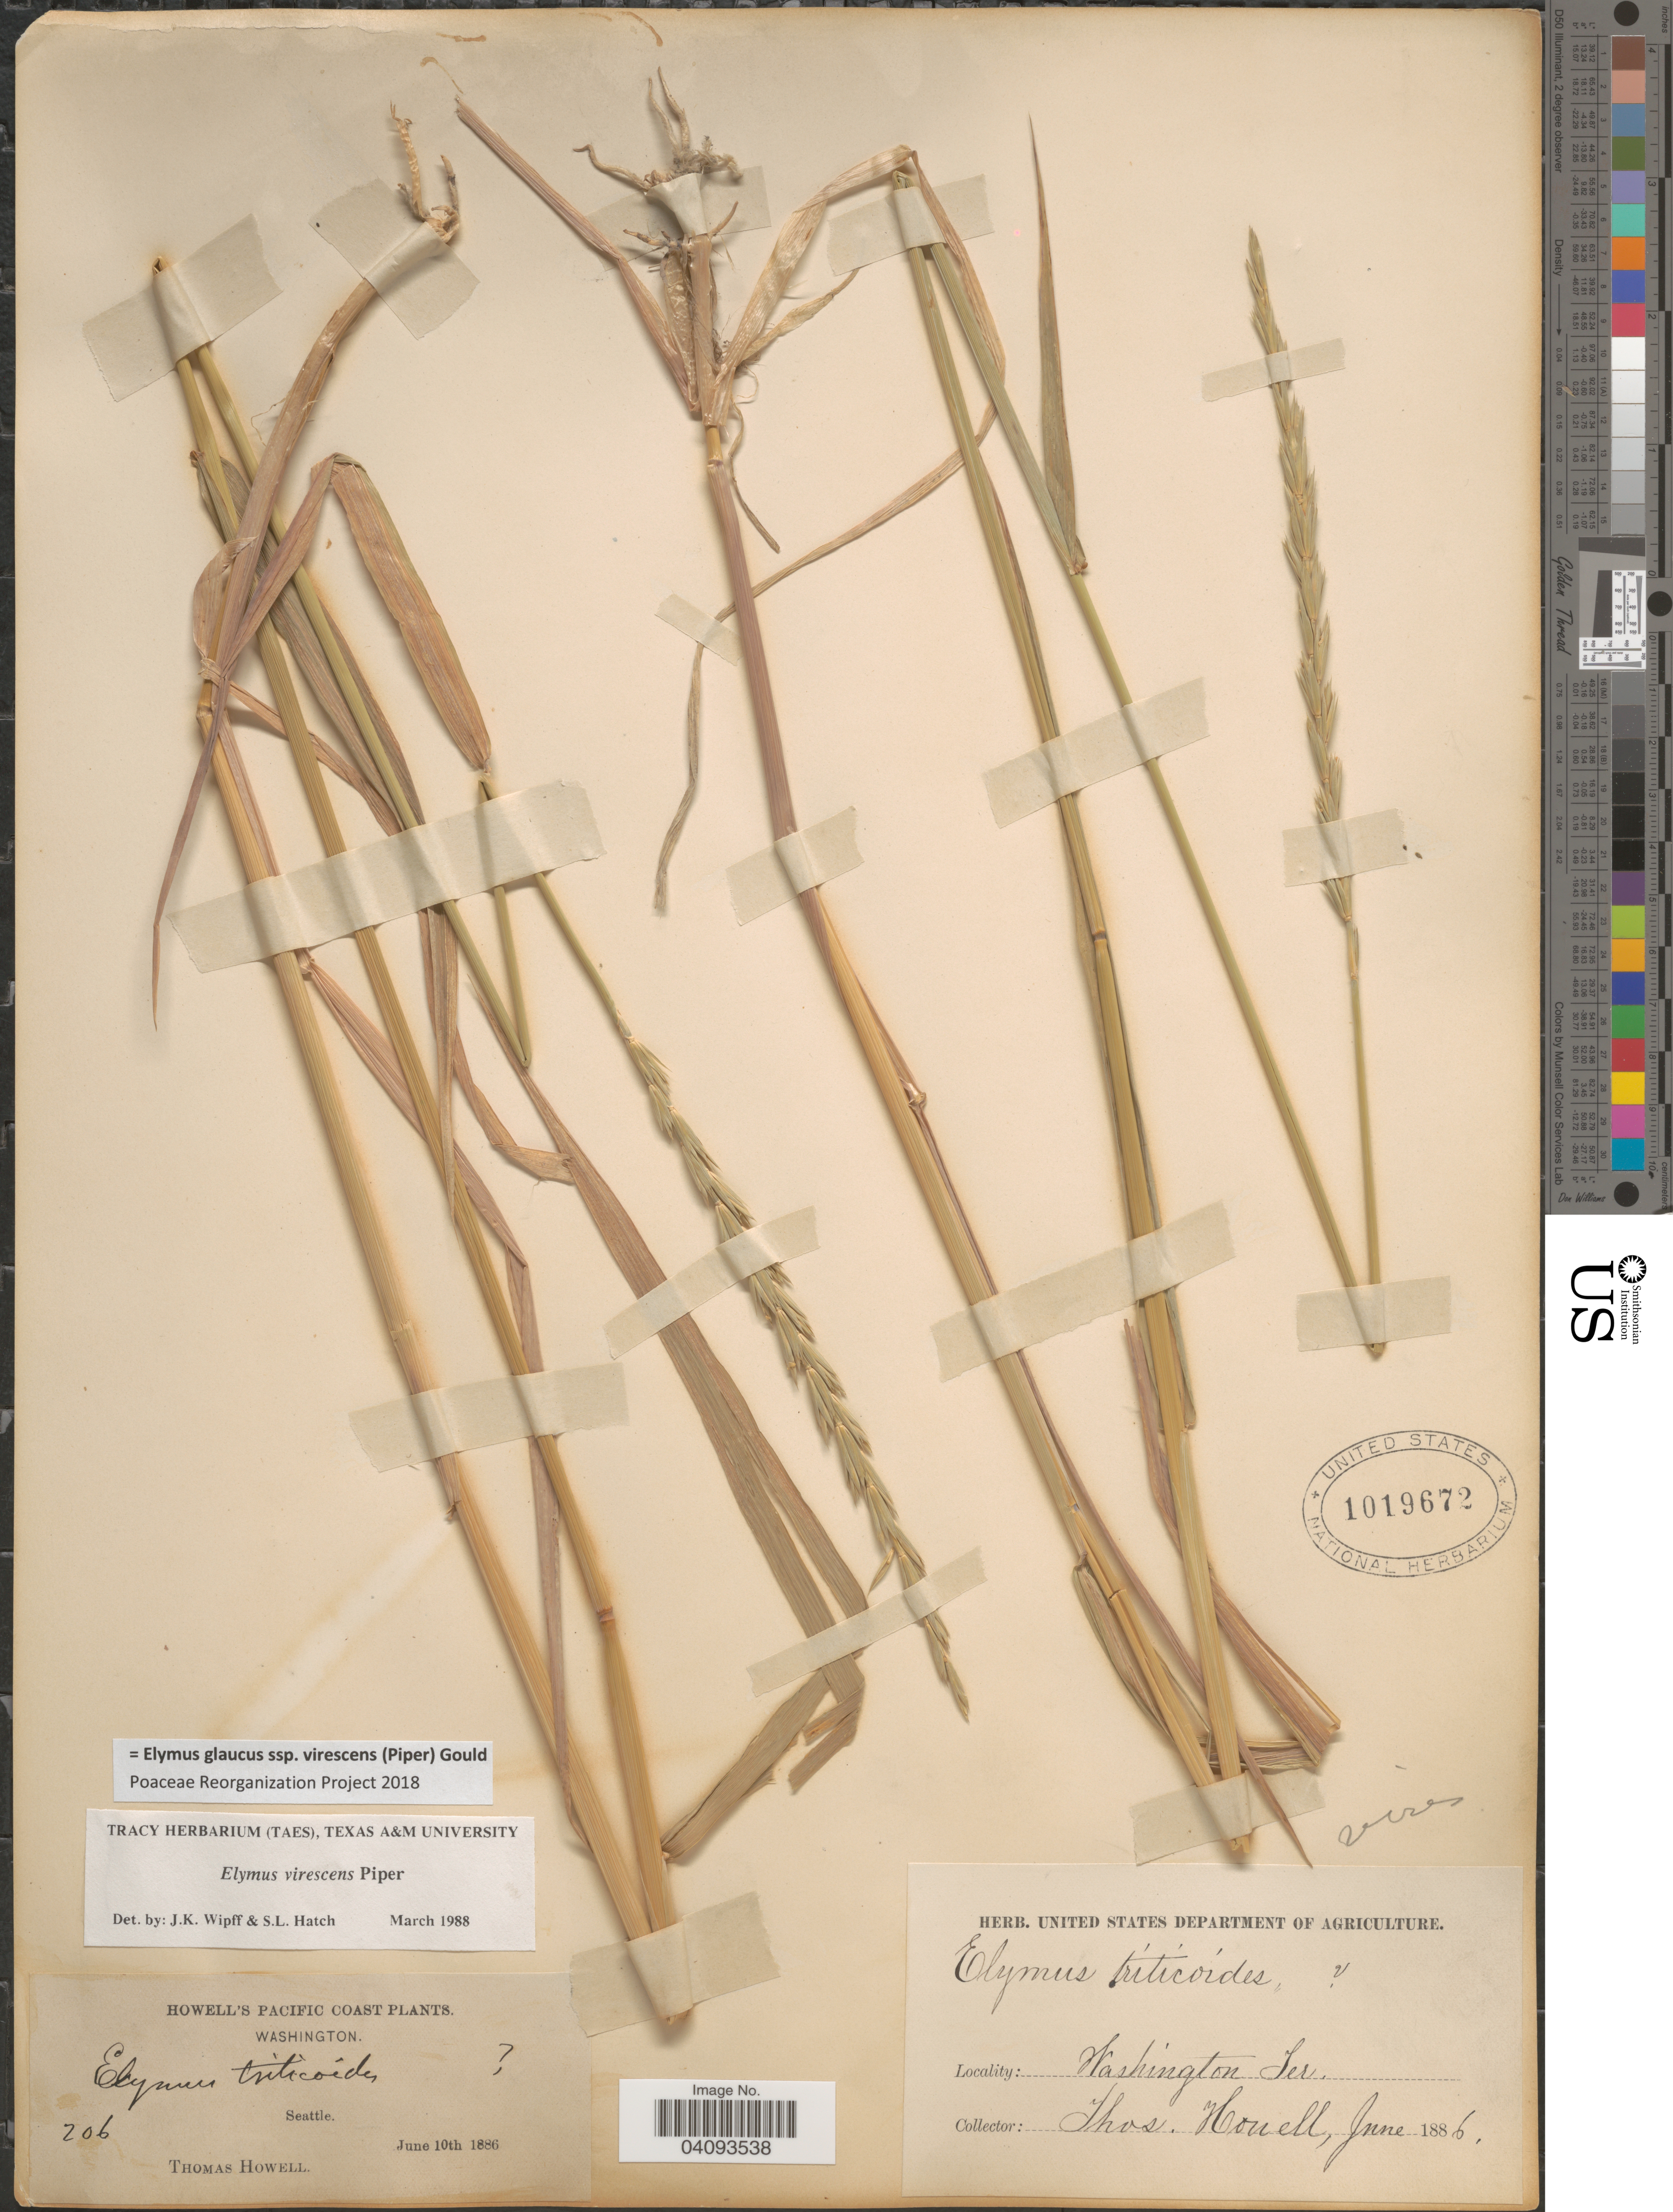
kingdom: Plantae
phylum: Tracheophyta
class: Liliopsida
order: Poales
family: Poaceae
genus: Elymus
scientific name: Elymus glaucus subsp. virescens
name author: (Piper) Gould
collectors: T. Howell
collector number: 206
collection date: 1886-06-10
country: United States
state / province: Washington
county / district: King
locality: Pacific Coast. Washington Ter. Seattle.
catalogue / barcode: US 1019672